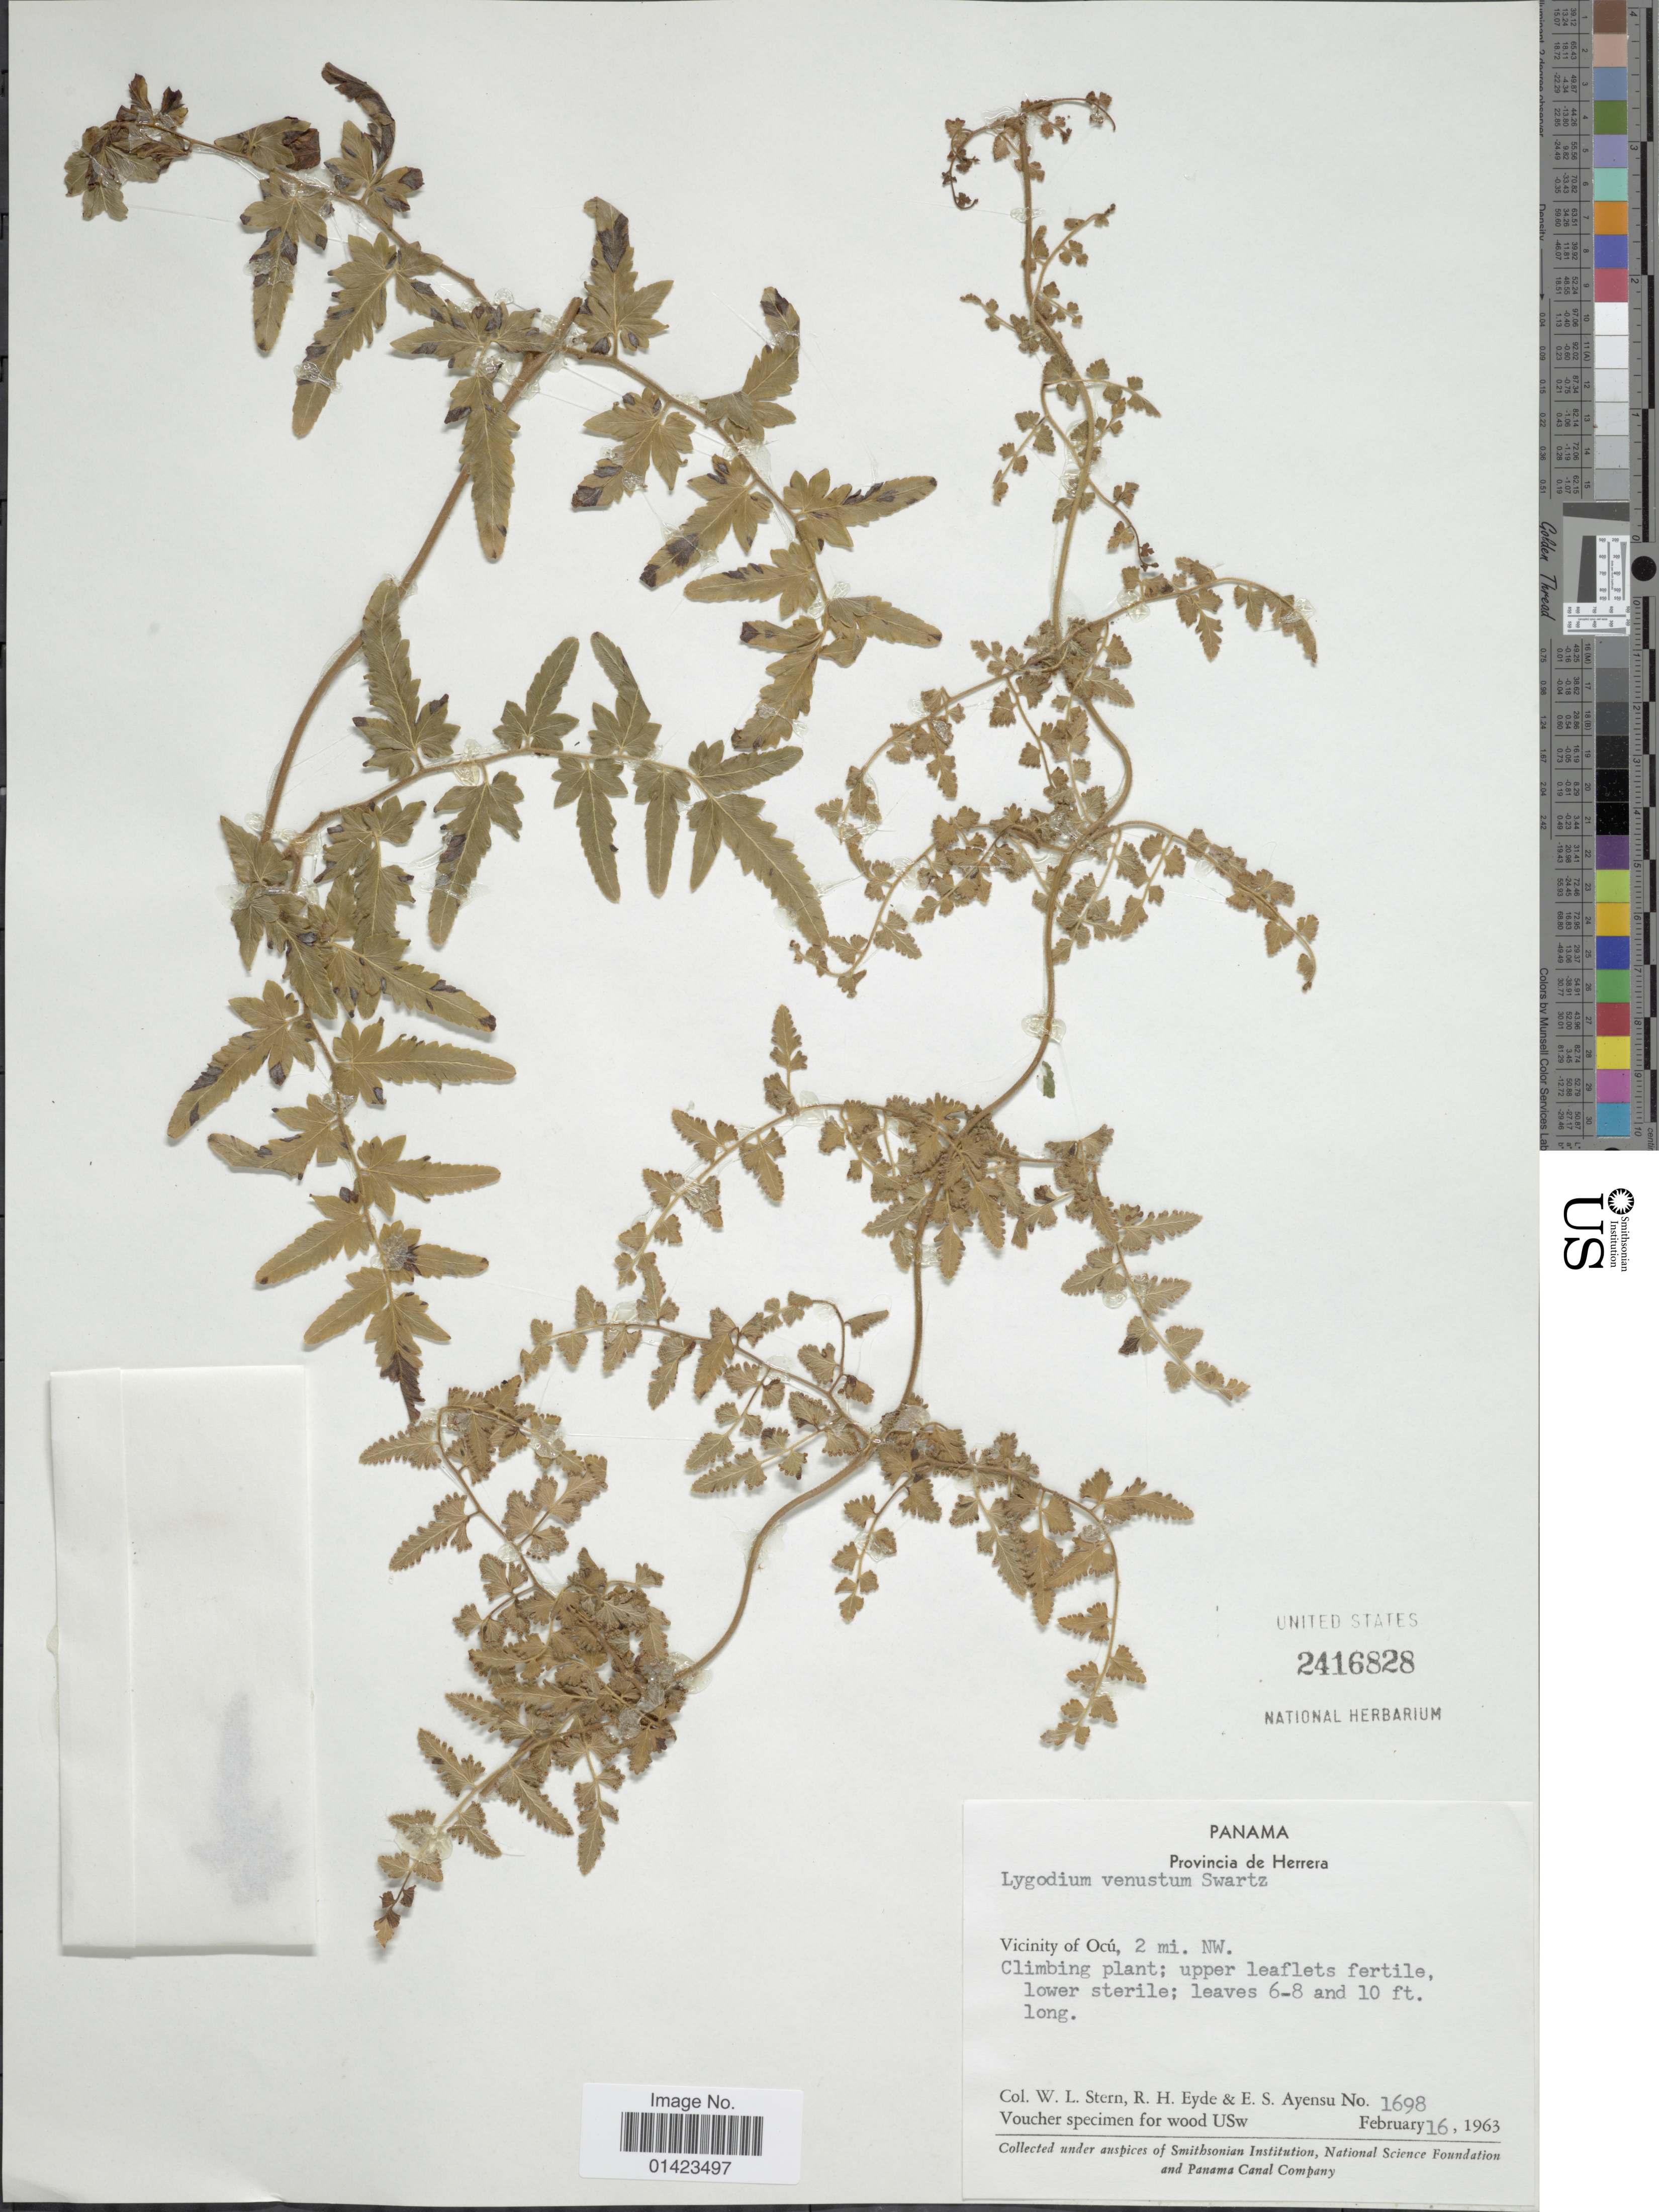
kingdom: Plantae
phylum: Tracheophyta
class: Polypodiopsida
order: Schizaeales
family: Lygodiaceae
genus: Lygodium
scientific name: Lygodium venustum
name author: Sw.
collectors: W. L. Stern, R. H. Eyde & E. S. Ayensu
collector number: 1698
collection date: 1963-02-16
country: Panama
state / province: Herrera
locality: Provincia de Herrera, Vicinity of Ocú, 2mi. NW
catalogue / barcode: US 2416828